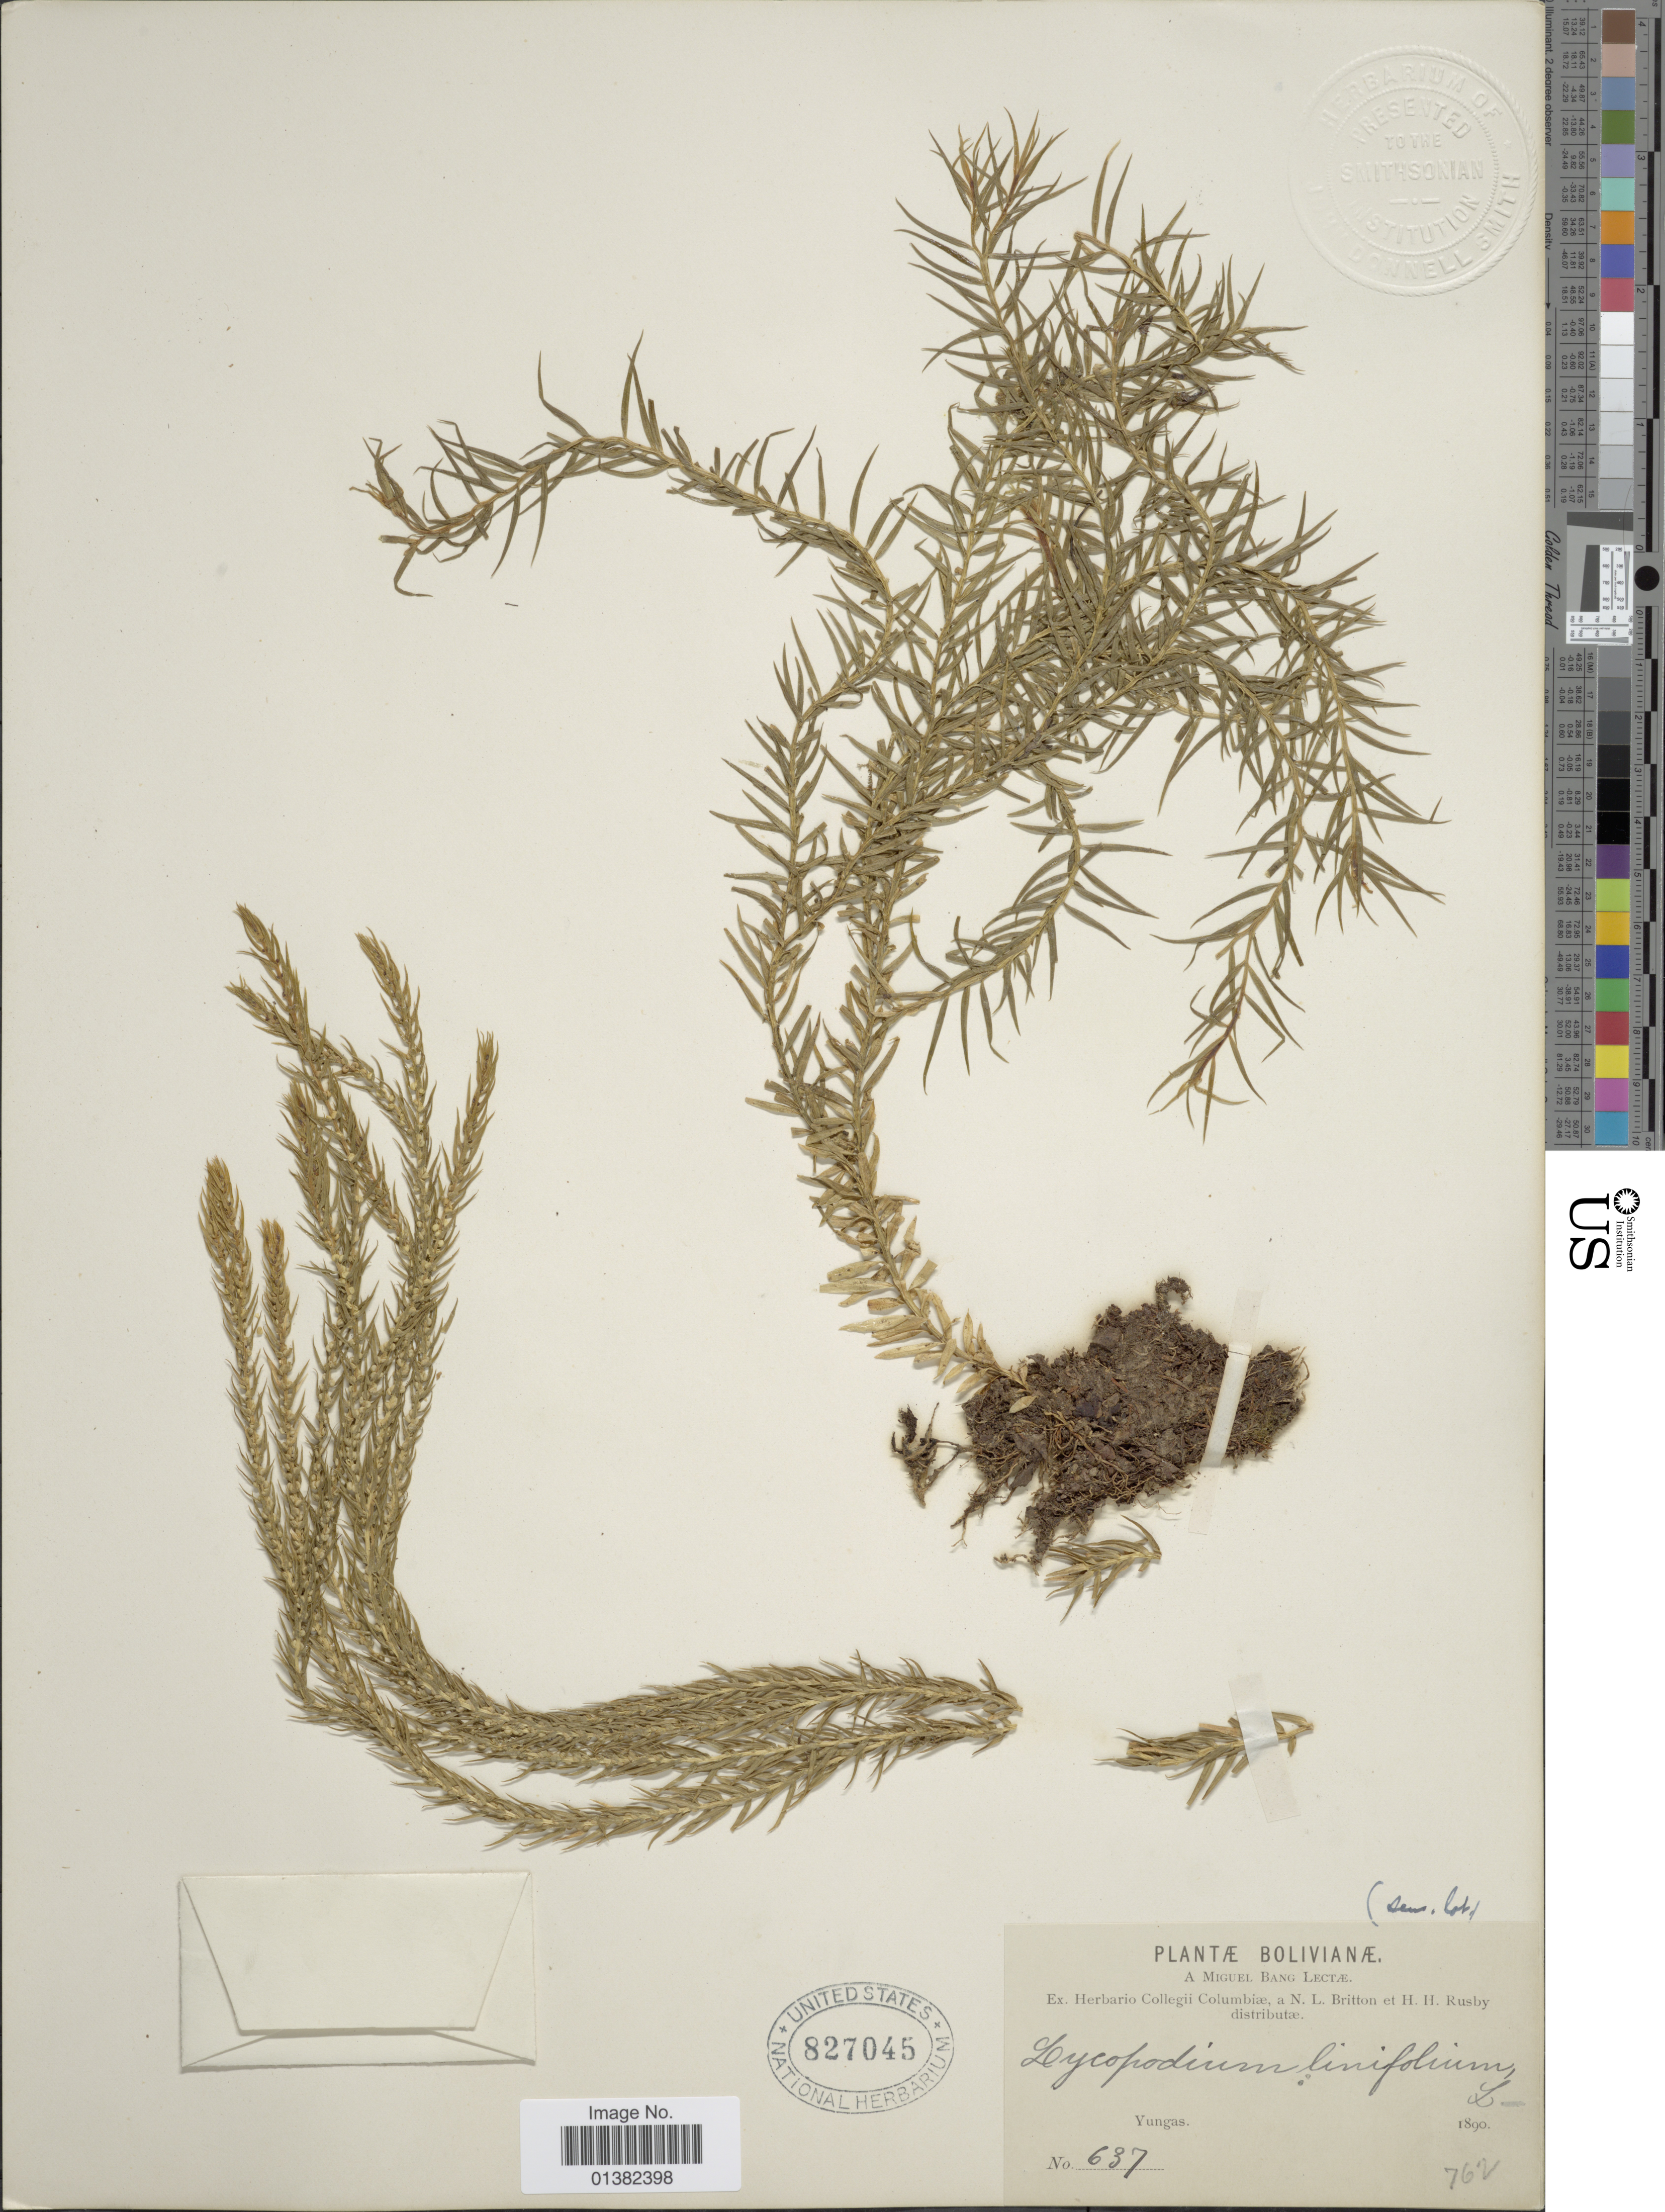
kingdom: Plantae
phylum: Tracheophyta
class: Lycopodiopsida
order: Lycopodiales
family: Lycopodiaceae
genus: Phlegmariurus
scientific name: Phlegmariurus linifolius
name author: (L.) B. Øllg.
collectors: M. Bang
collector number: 637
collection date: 1890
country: Bolivia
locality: Yungas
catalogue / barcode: US 827045